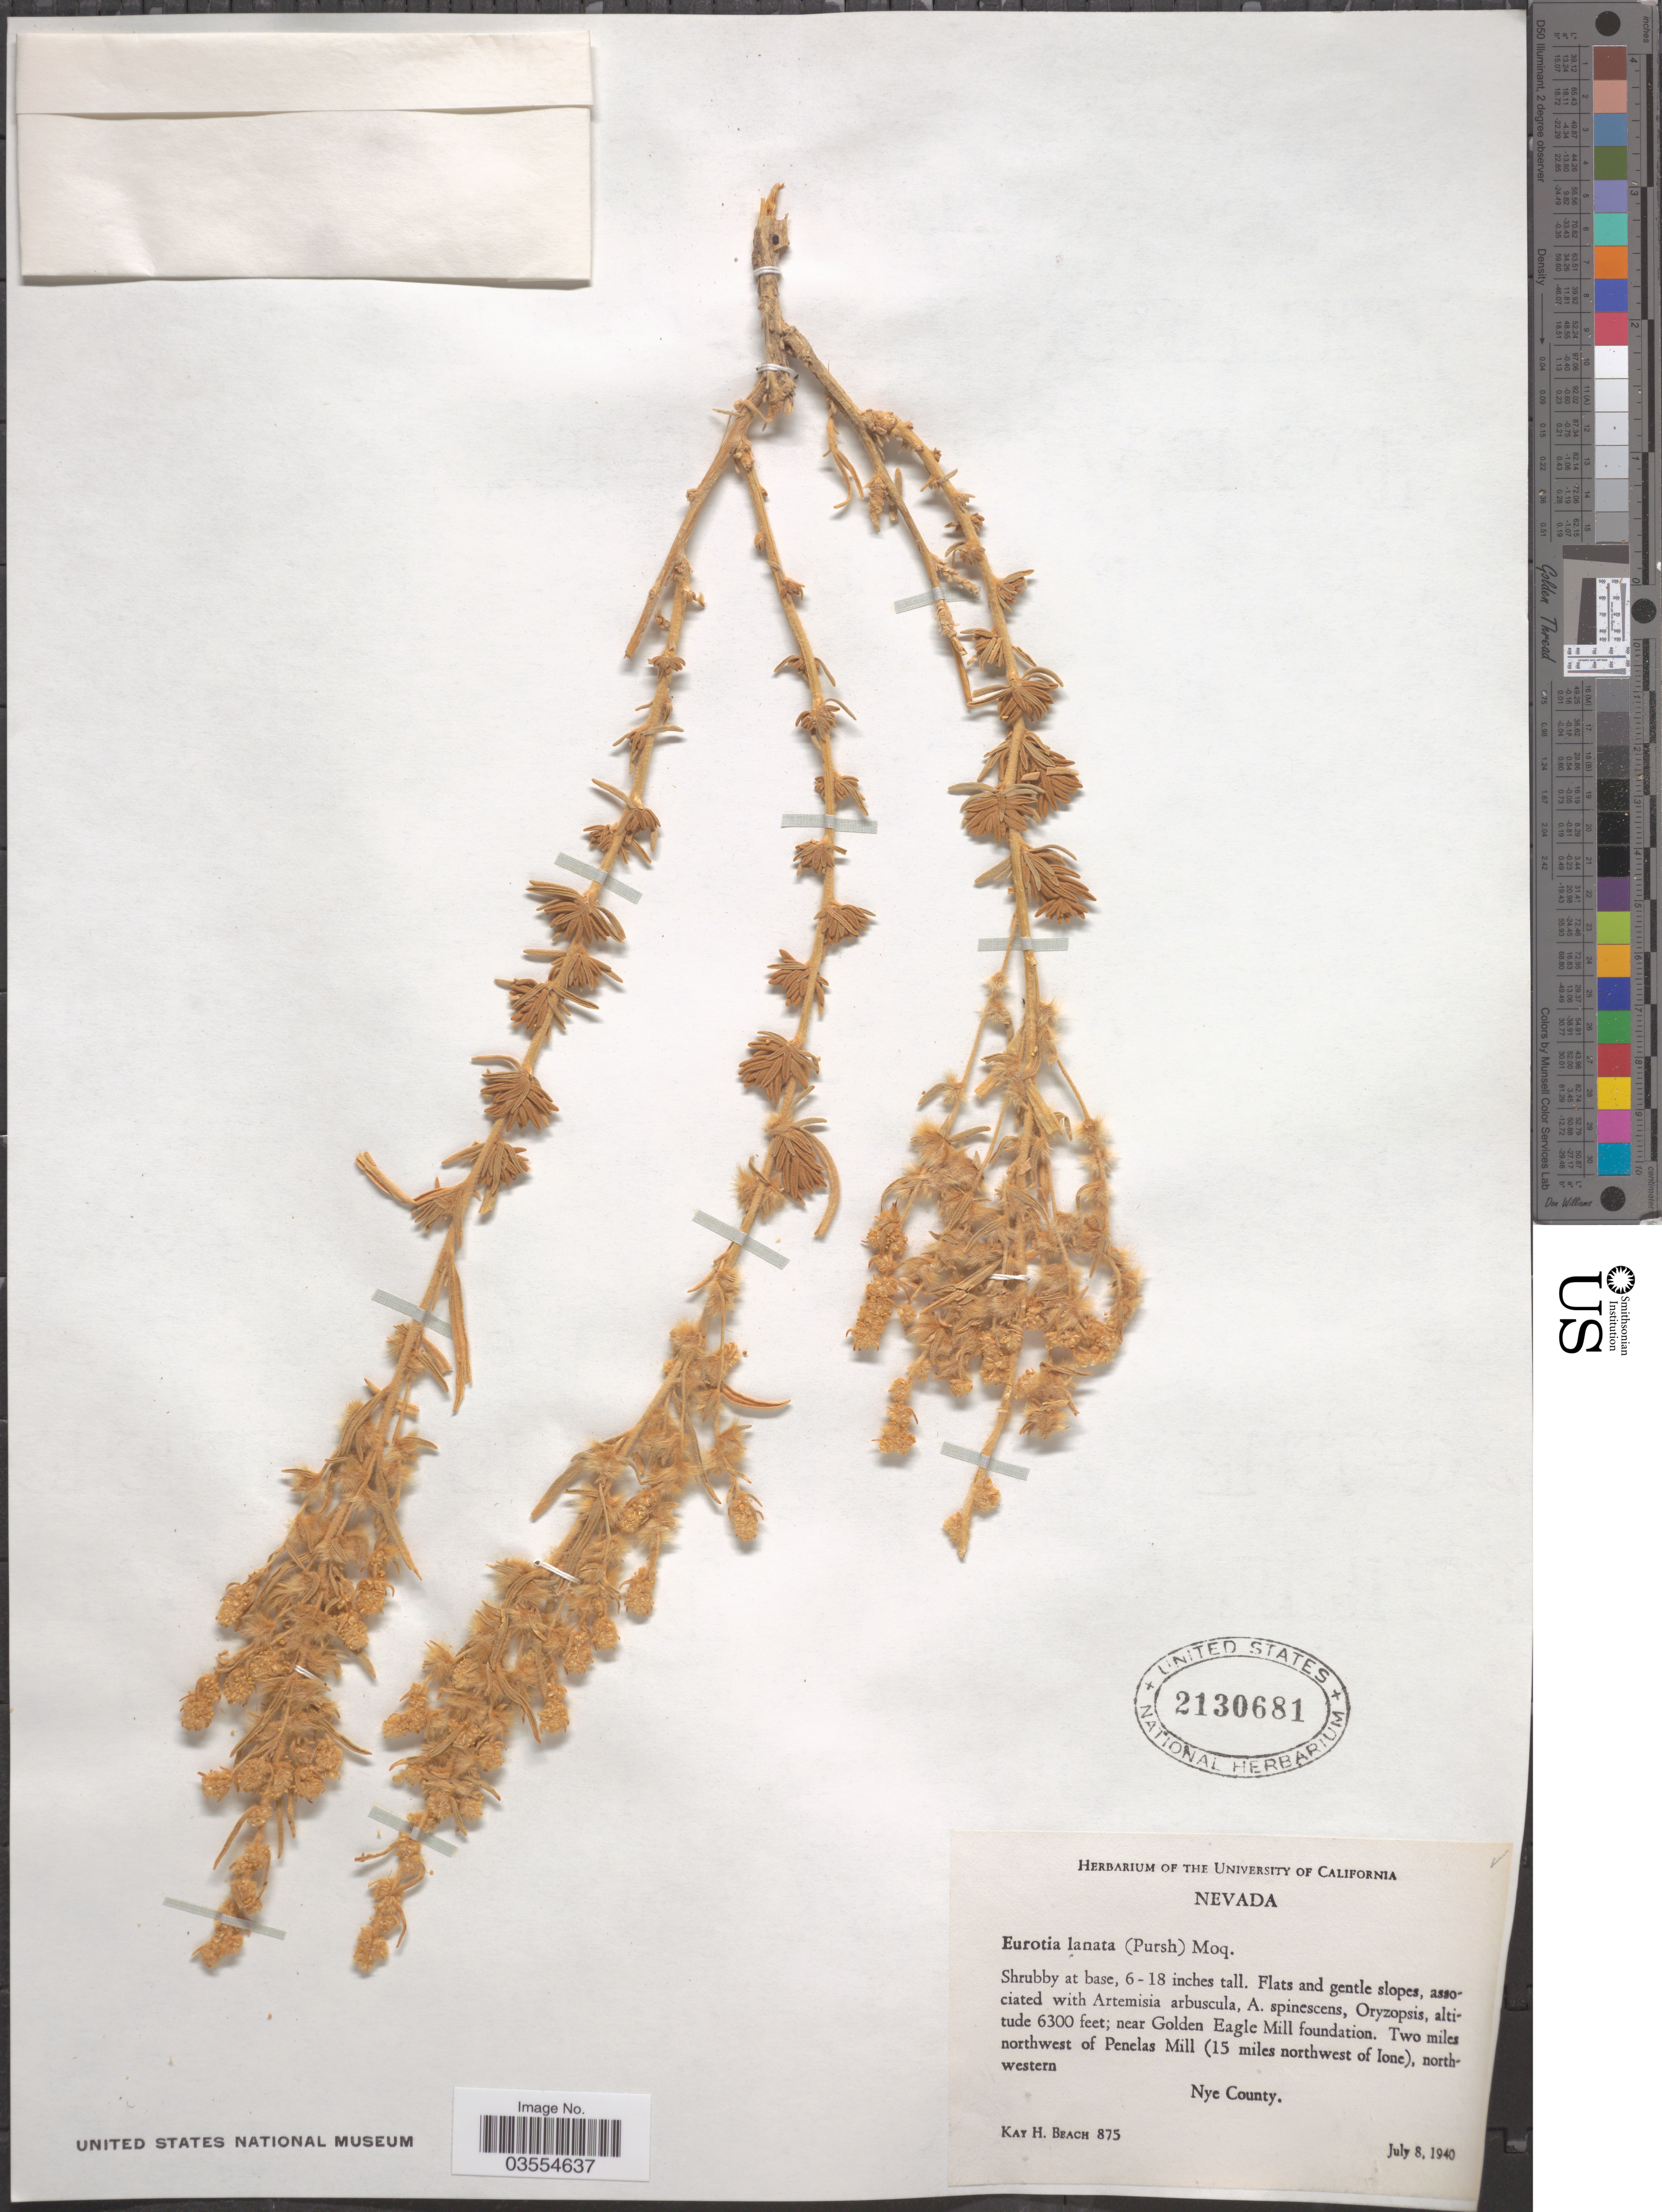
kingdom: Plantae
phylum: Tracheophyta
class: Magnoliopsida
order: Caryophyllales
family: Amaranthaceae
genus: Krascheninnikovia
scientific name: Krascheninnikovia lanata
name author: (Pursh) A. Meeuse & A.Smit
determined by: U.S. National Herbarium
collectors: K. H. Beach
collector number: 875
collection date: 1940-07-08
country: United States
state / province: Nevada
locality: Near Golden Mill foundation. two miles northwest of Penelas Mill (15 miles northwest of Ione), northwestern Nye County.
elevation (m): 1920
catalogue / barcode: US 2130681